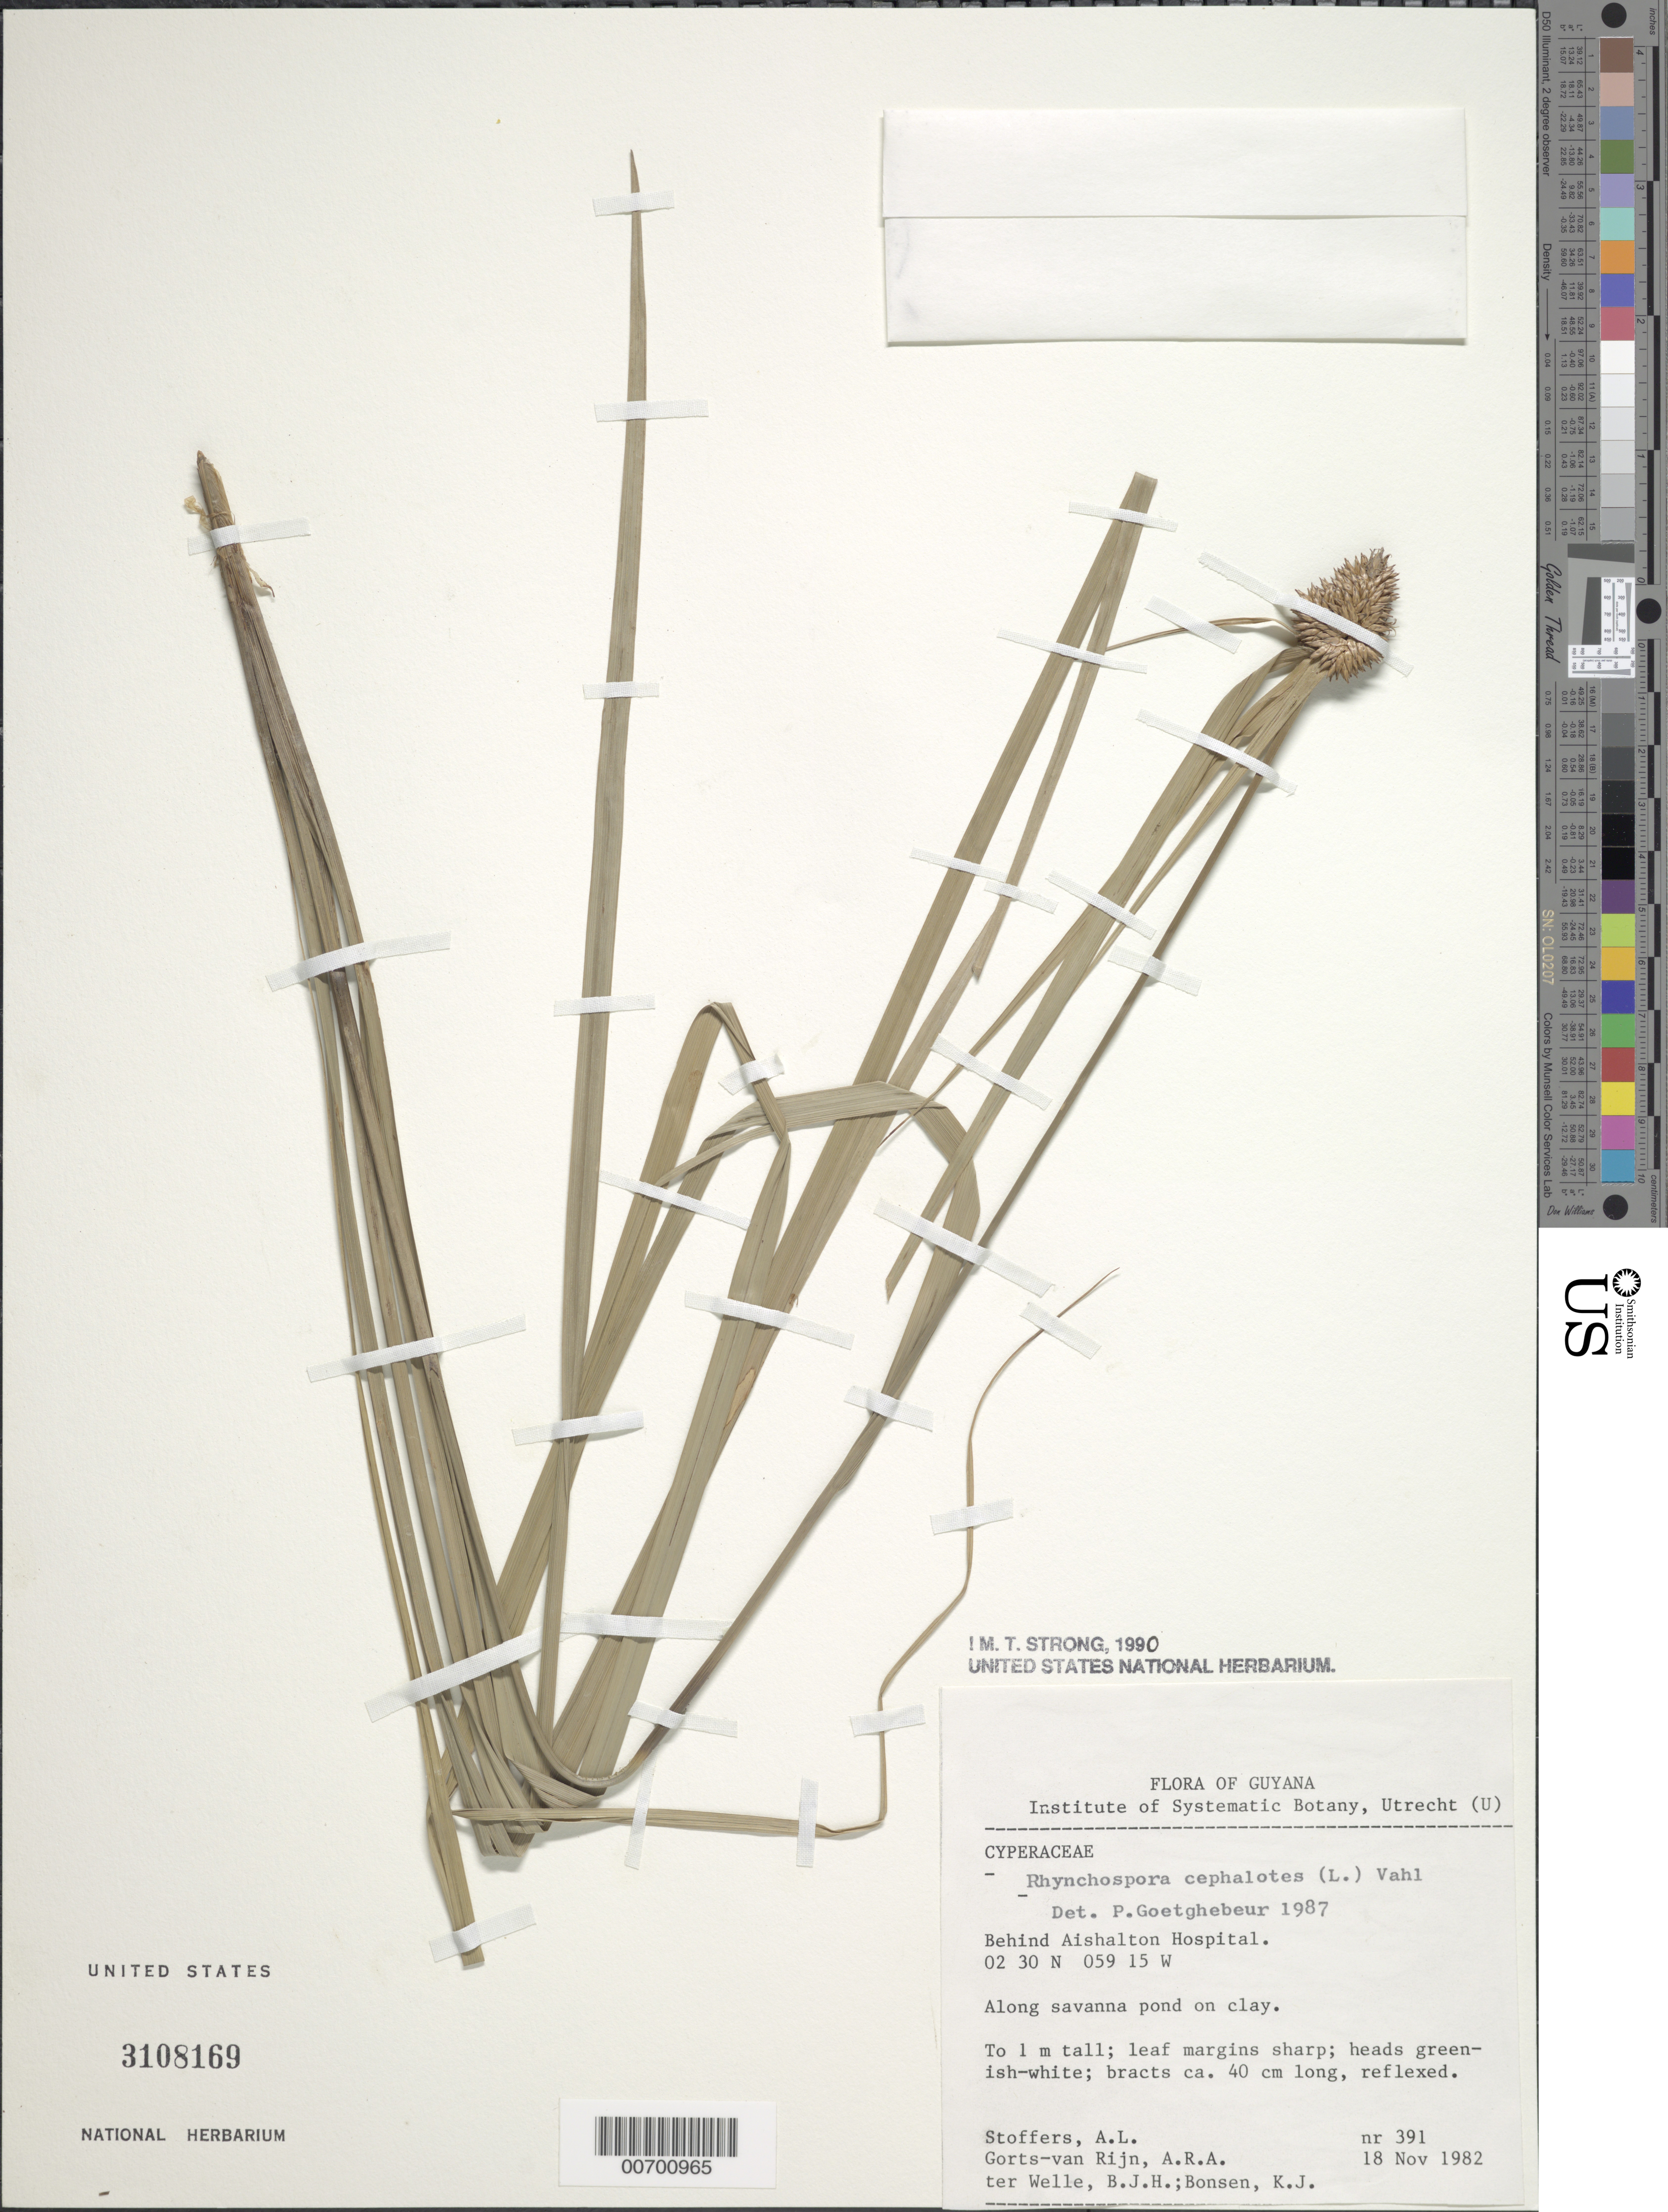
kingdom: Plantae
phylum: Tracheophyta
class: Liliopsida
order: Poales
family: Cyperaceae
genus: Rhynchospora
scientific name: Rhynchospora cephalotes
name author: (L.) Vahl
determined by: Strong, M. T., (US), Smithsonian Institution - National Museum of Natural History (UNITED STATES)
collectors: A. Stoffers, A. .R. A. Görts-van Rijn, B. Welle & K. Bonsen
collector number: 391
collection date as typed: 18-Nov-82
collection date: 1982-11-18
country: Guyana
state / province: U. Takutu-U. Essequibo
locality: Aishalton Hospital, behind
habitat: Along savanna pond on clay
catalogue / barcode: US 3108169